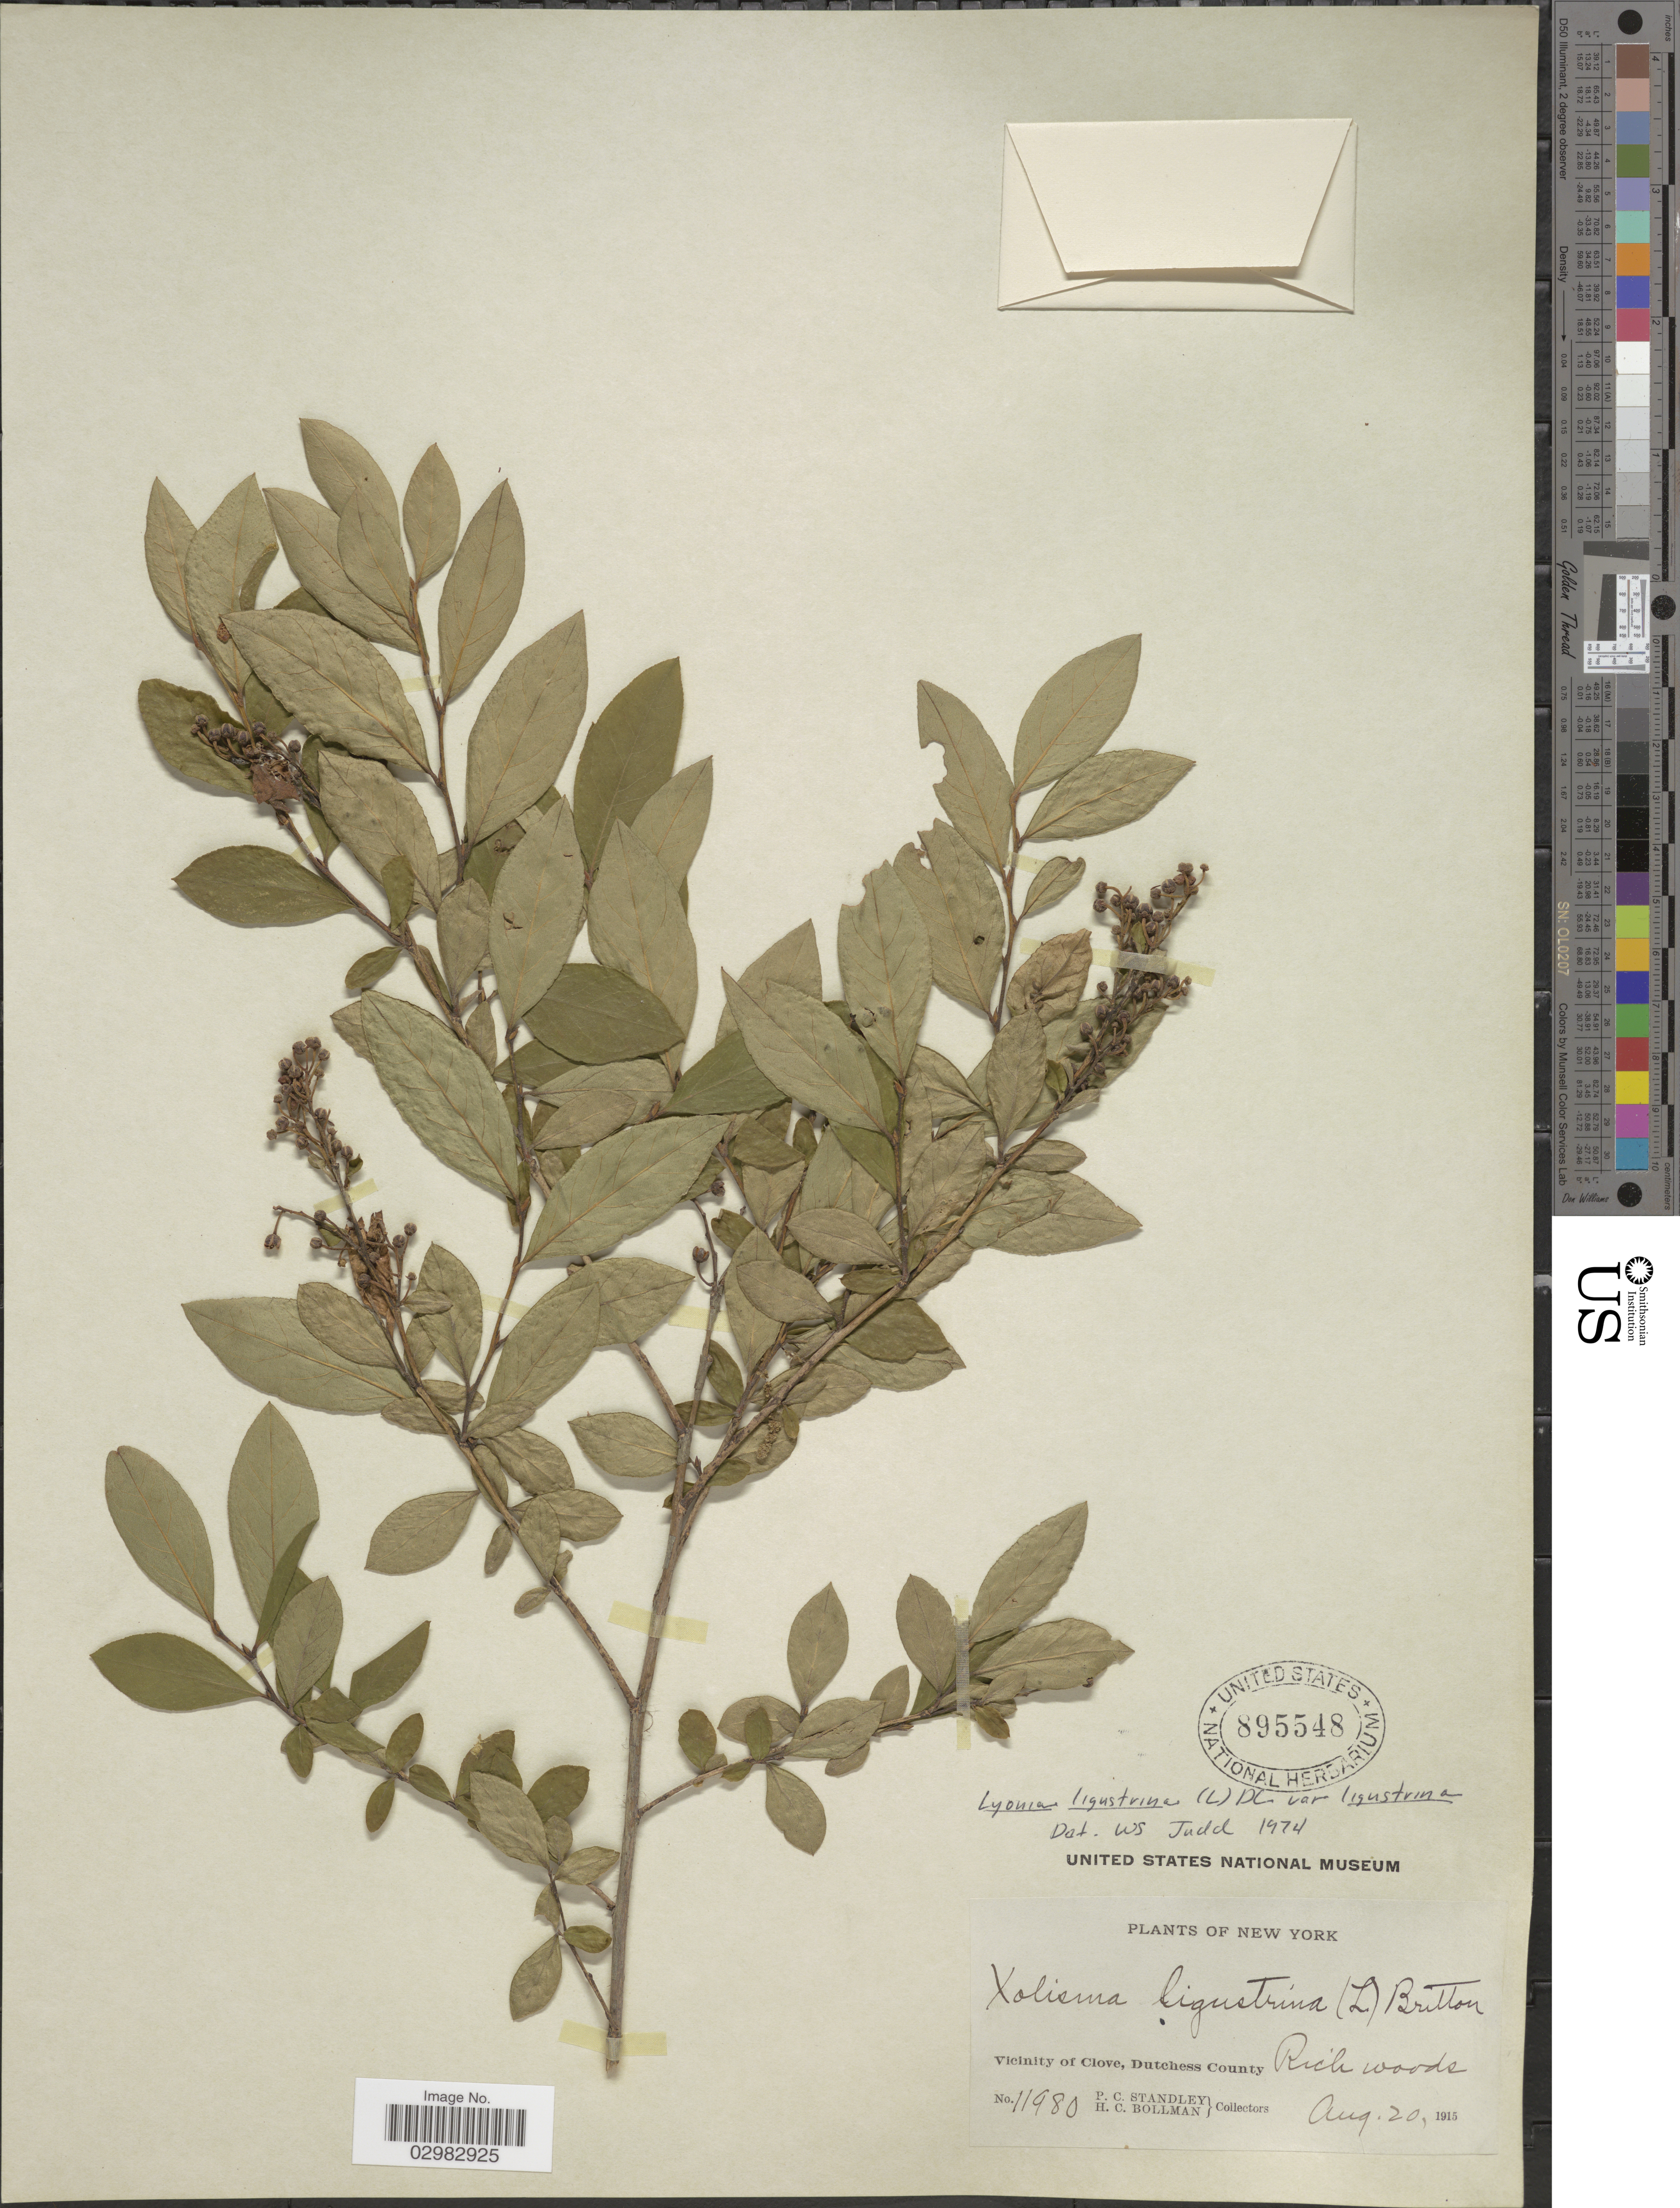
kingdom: Plantae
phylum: Tracheophyta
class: Magnoliopsida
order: Ericales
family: Ericaceae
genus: Lyonia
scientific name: Lyonia ligustrina var. ligustrina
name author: (L.) DC.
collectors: P. C. Standley & H. C. Bollman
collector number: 11980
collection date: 1915-08-20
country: United States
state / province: New York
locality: Vicinity of Clove, Dutchess County.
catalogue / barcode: US 895548